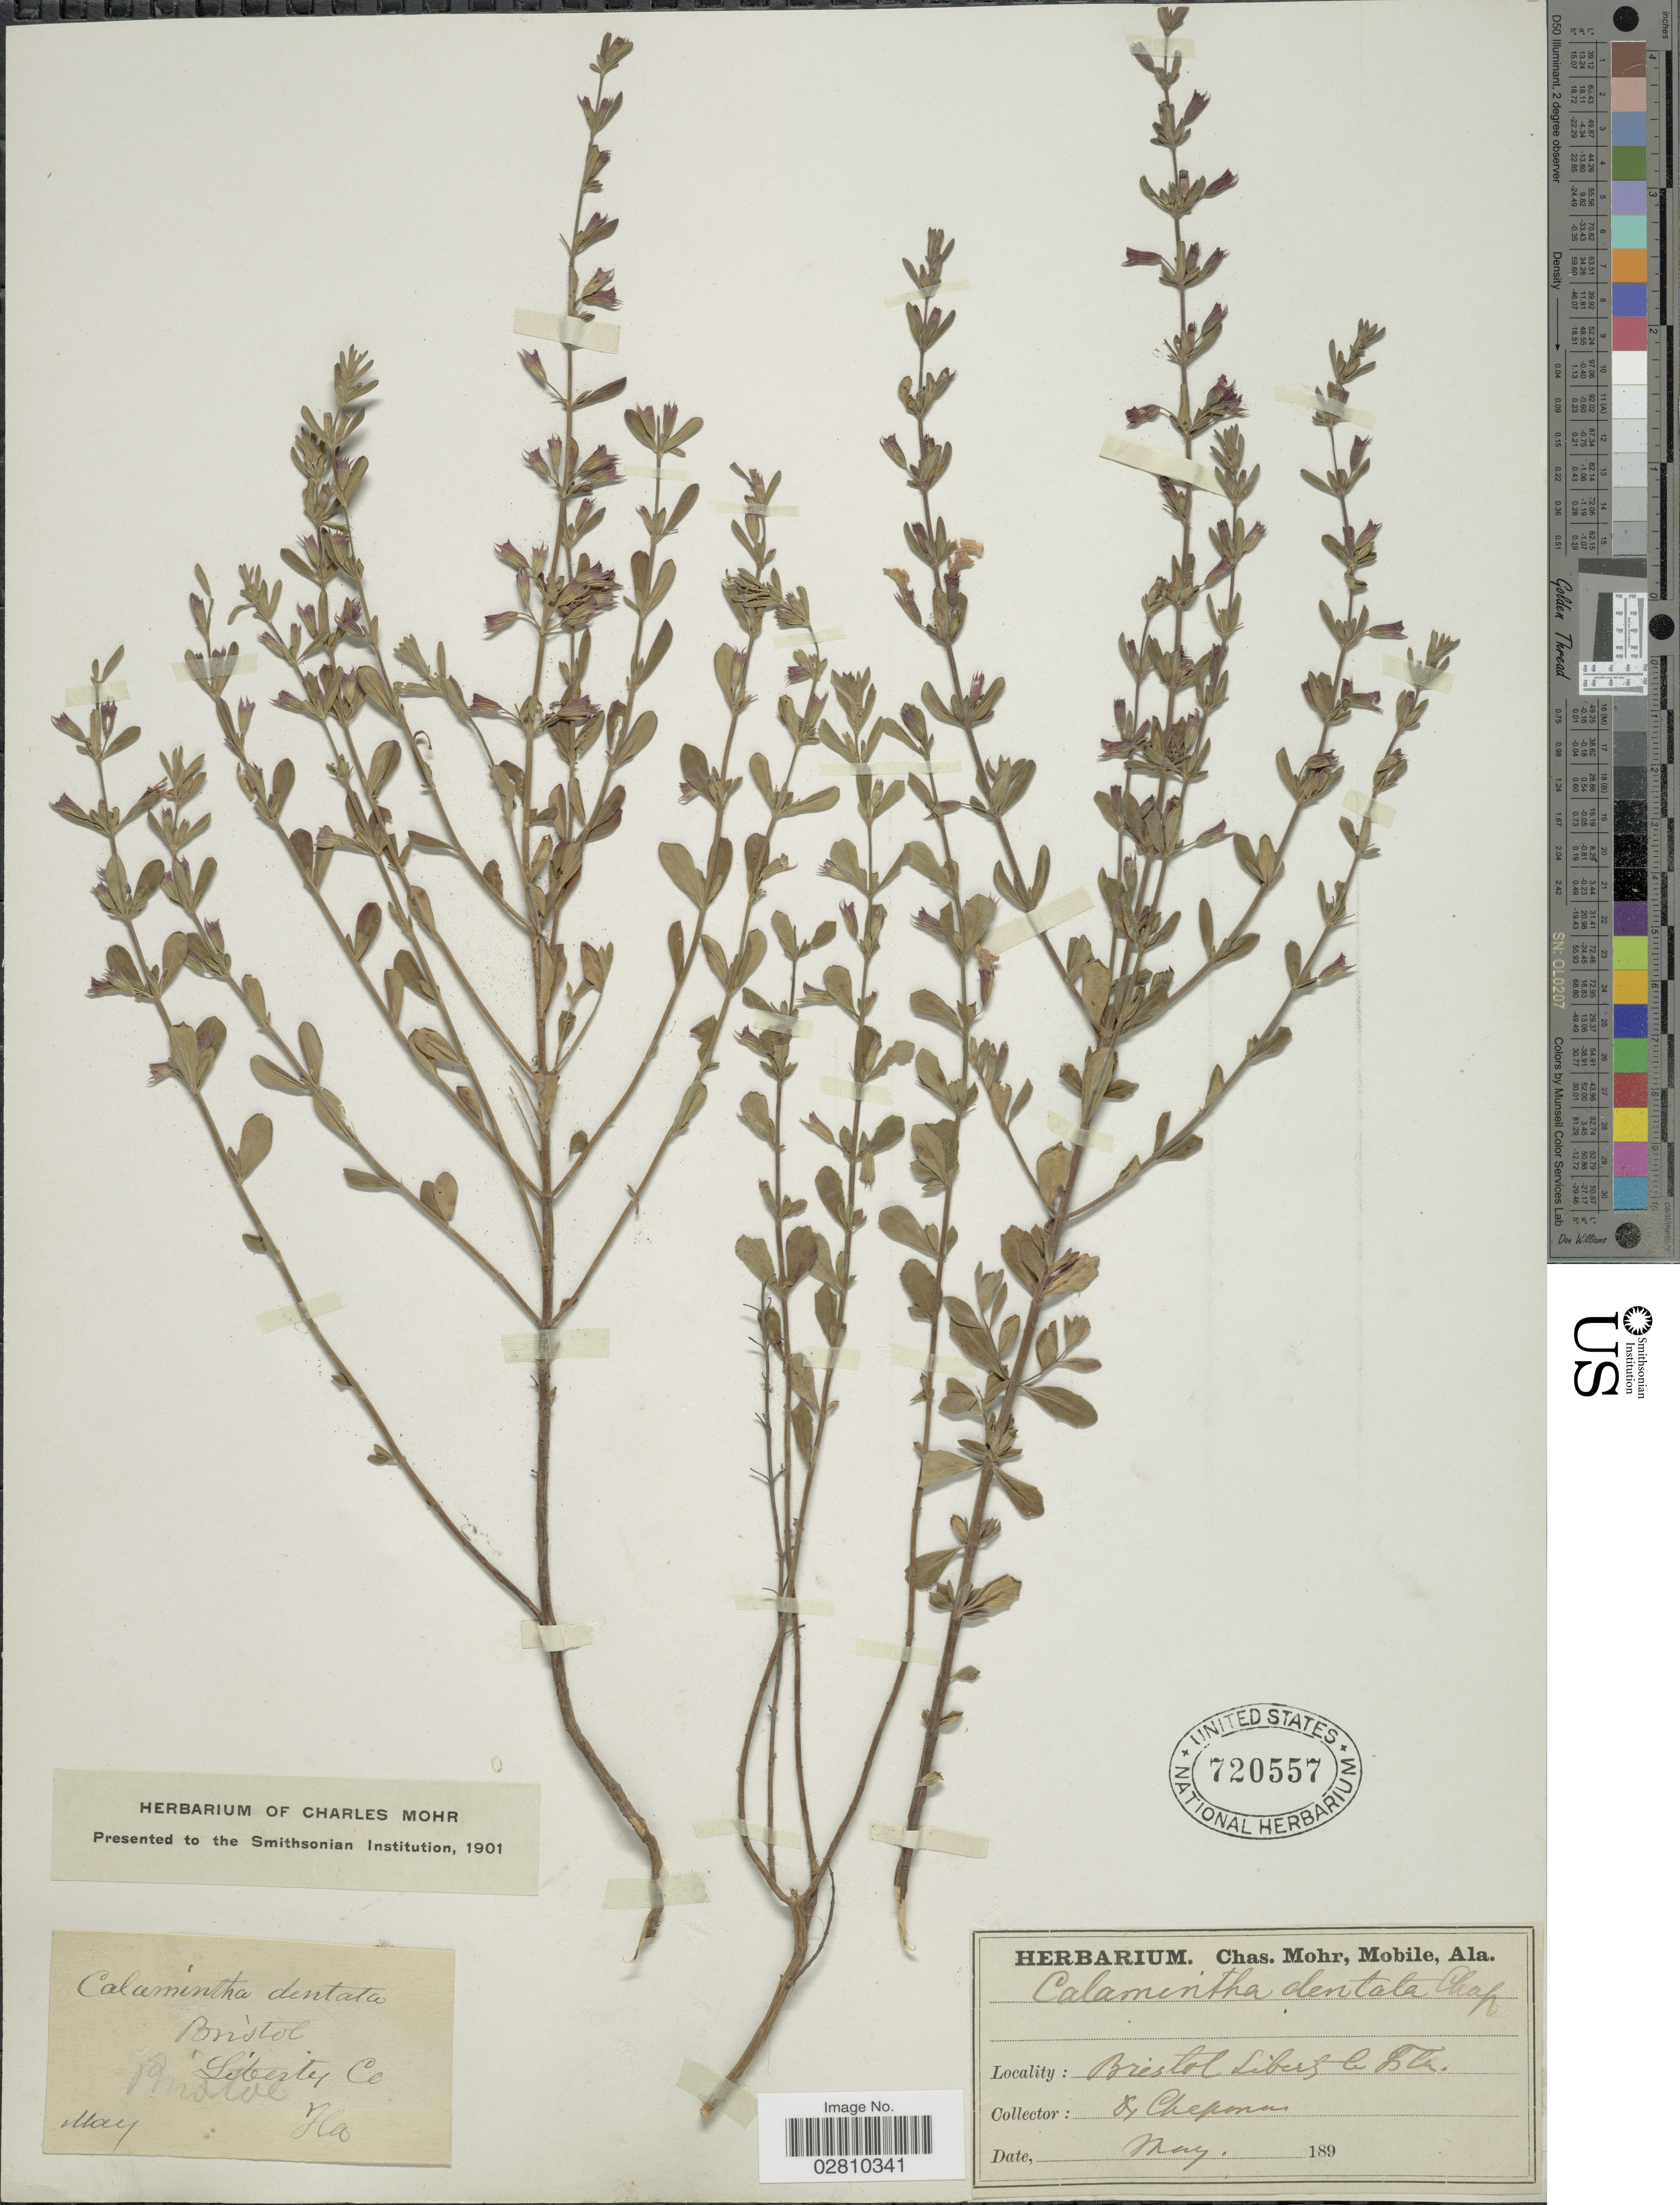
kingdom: Plantae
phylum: Tracheophyta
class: Magnoliopsida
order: Lamiales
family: Lamiaceae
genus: Clinopodium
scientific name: Clinopodium dentatum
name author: (Chapm.) Kuntze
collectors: A. Chapman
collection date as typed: May 189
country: United States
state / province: Florida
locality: Bristol, Liberty Co., Fla.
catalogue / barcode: US 720557